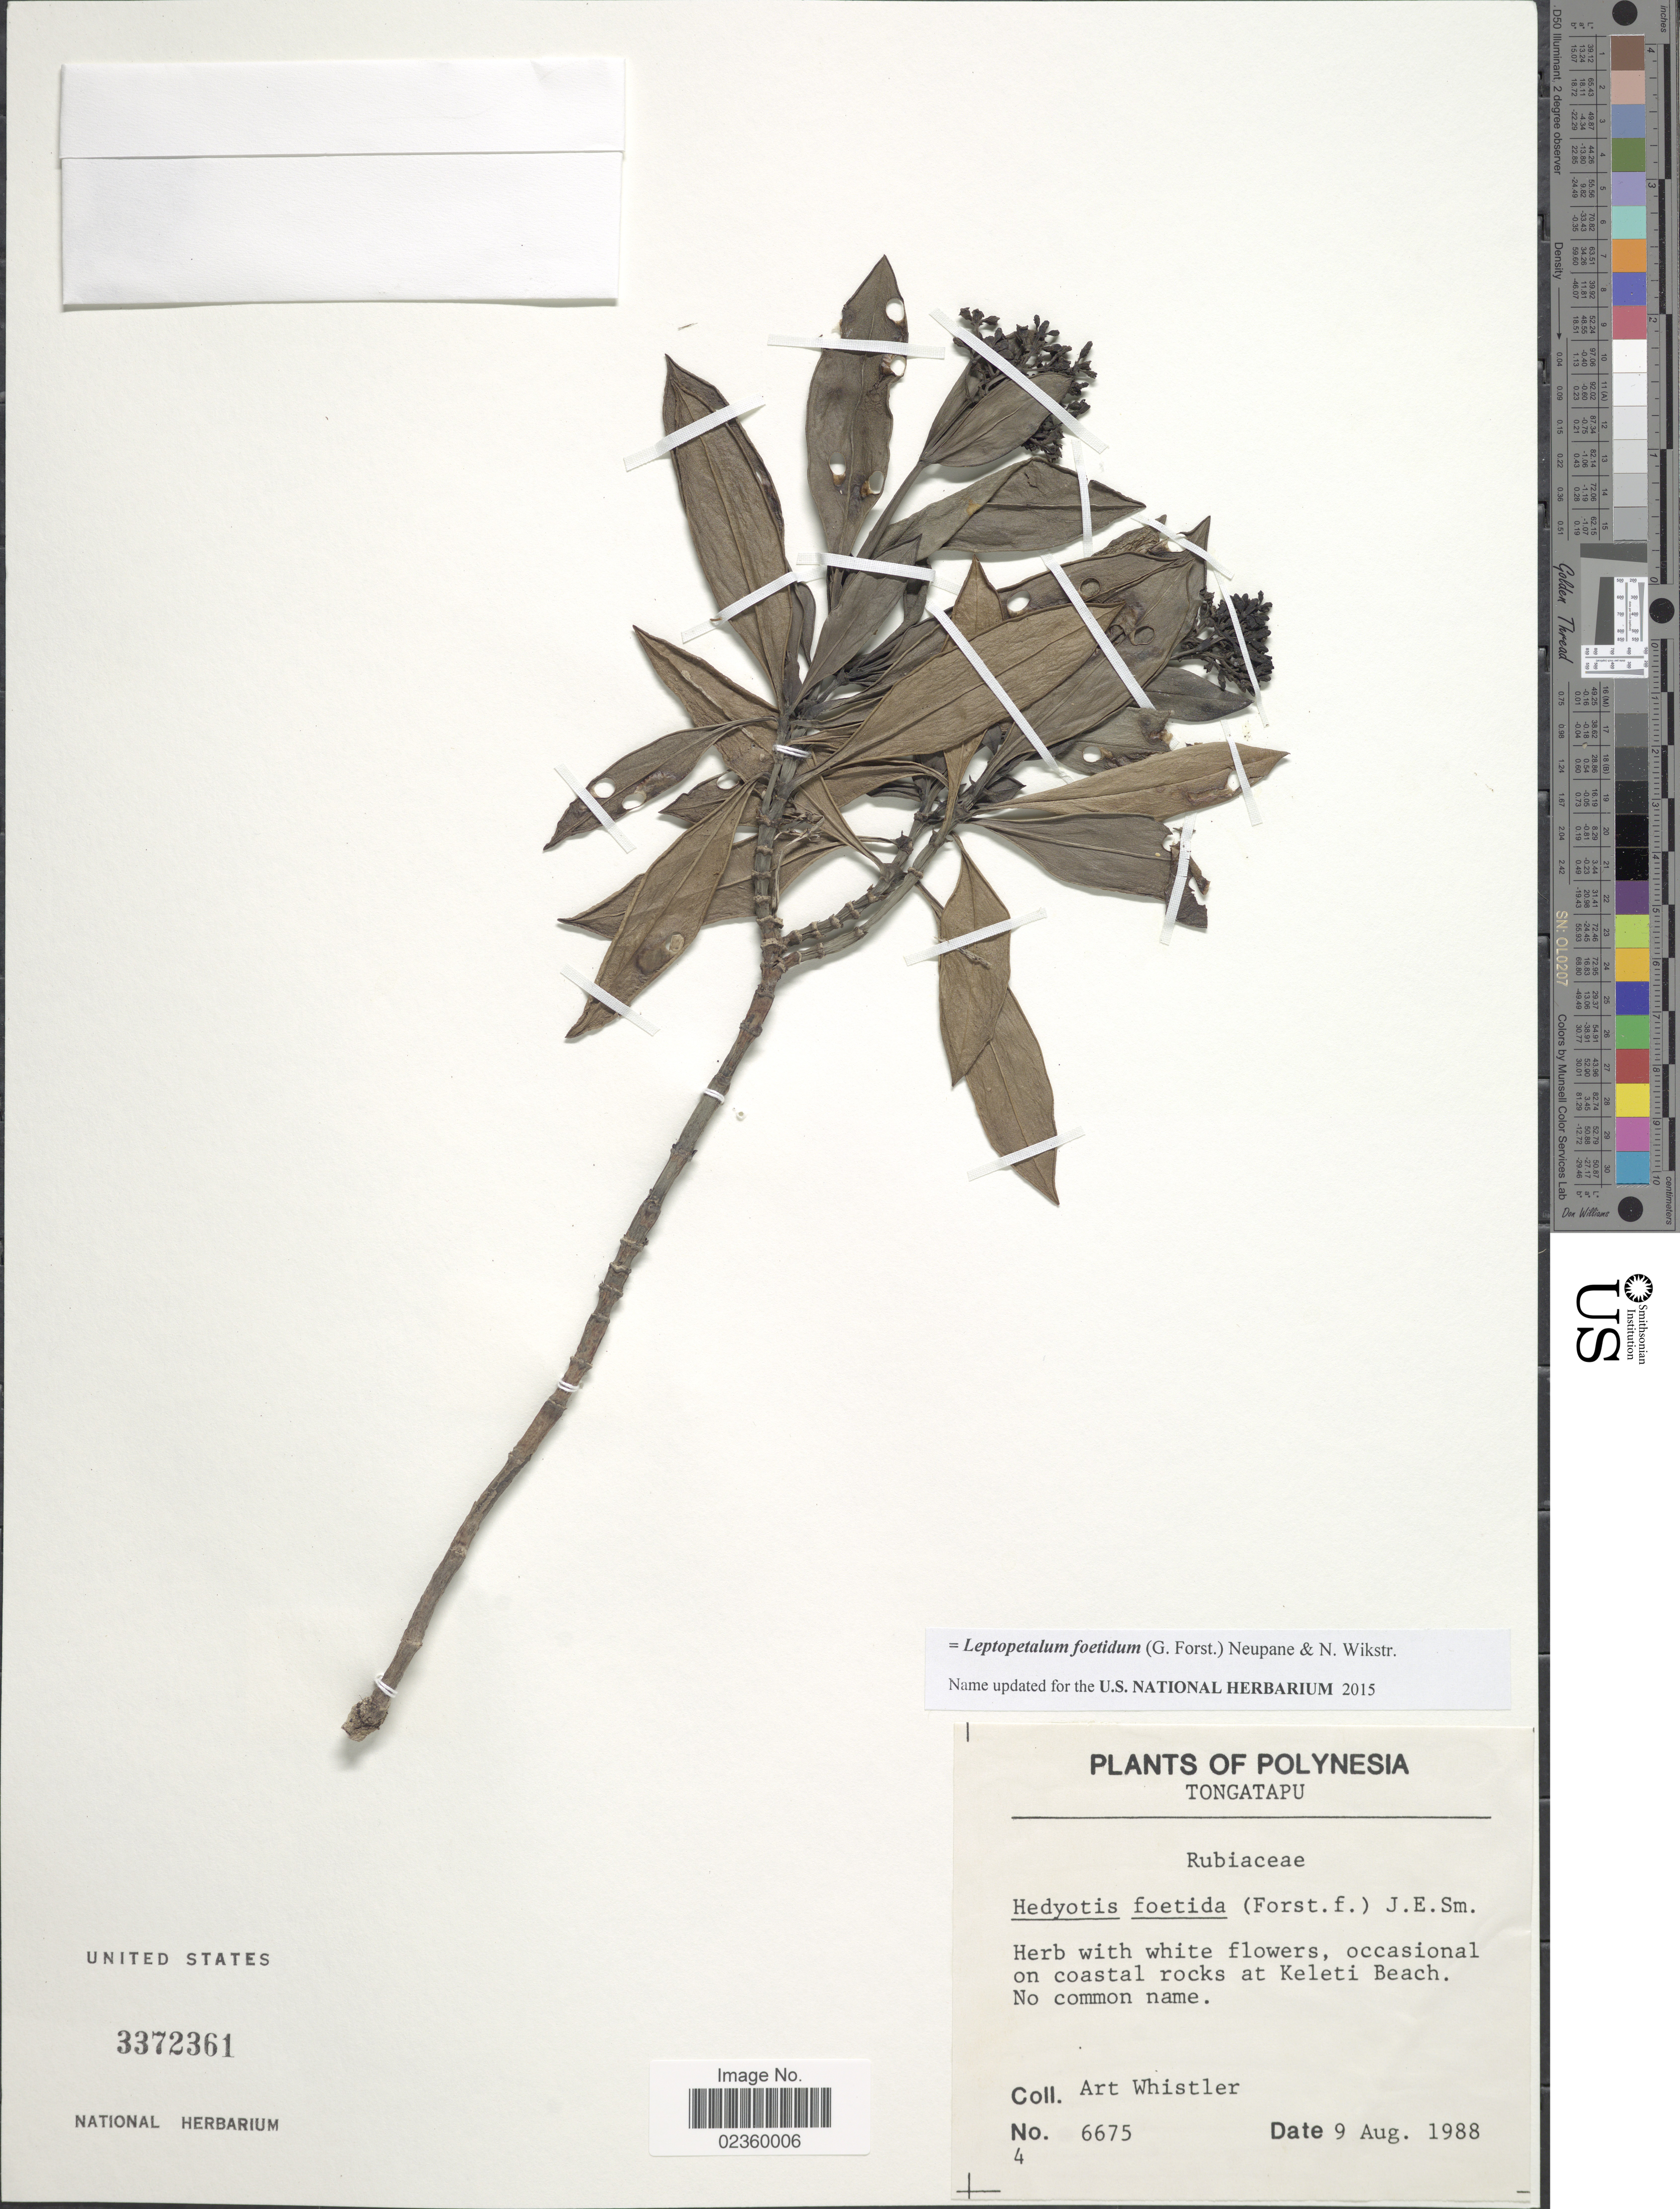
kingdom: Plantae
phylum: Tracheophyta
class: Magnoliopsida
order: Gentianales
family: Rubiaceae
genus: Leptopetalum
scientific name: Leptopetalum foetidum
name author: (G. Forst.) Neupane & N. Wikstr.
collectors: A. Whistler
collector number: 6675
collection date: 1988-08-09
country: Tonga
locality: Polynesia. Tongatapu, at Keleti Beach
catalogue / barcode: US 3372361